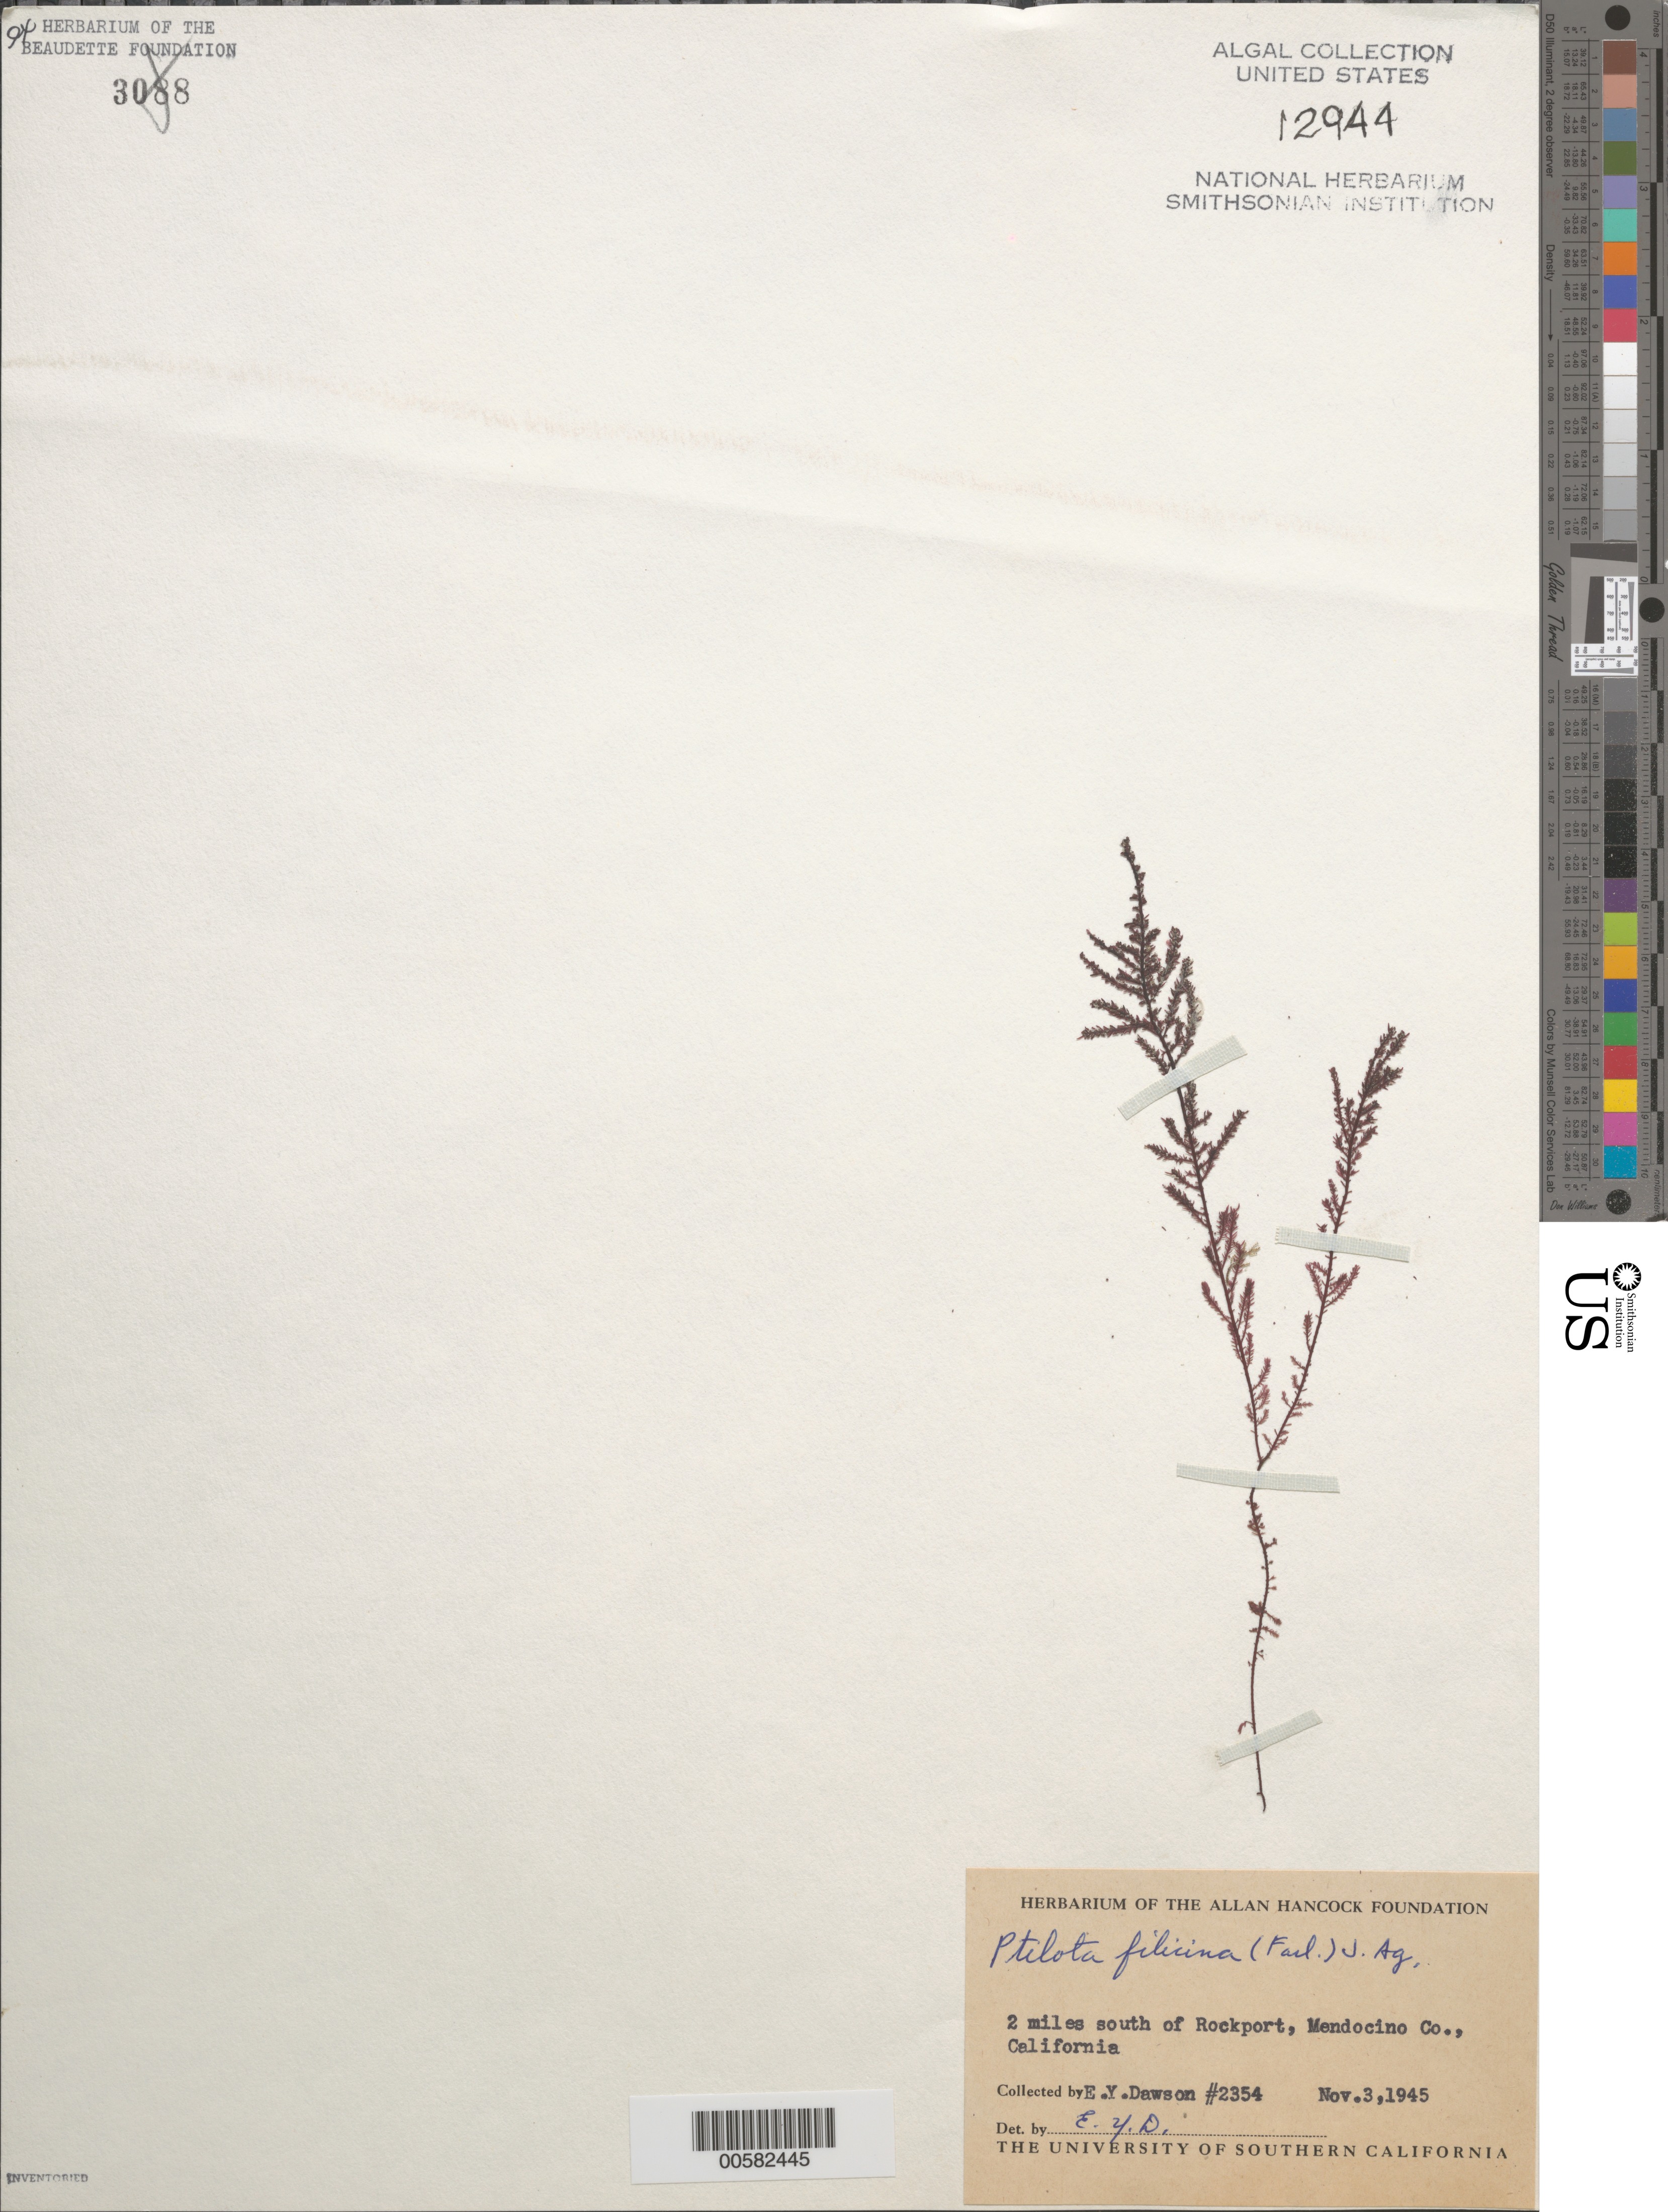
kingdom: Plantae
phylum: Rhodophyta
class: Florideophyceae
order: Ceramiales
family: Wrangeliaceae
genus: Ptilota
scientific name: Ptilota filicina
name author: J. Agardh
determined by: Dawson, E. Y.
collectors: E. Y. Dawson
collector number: EYD 2354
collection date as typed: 03 Nov 1945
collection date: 1945-11-03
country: United States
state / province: California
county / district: Mendocino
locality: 2 miles south of Rockport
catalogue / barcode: US 12944